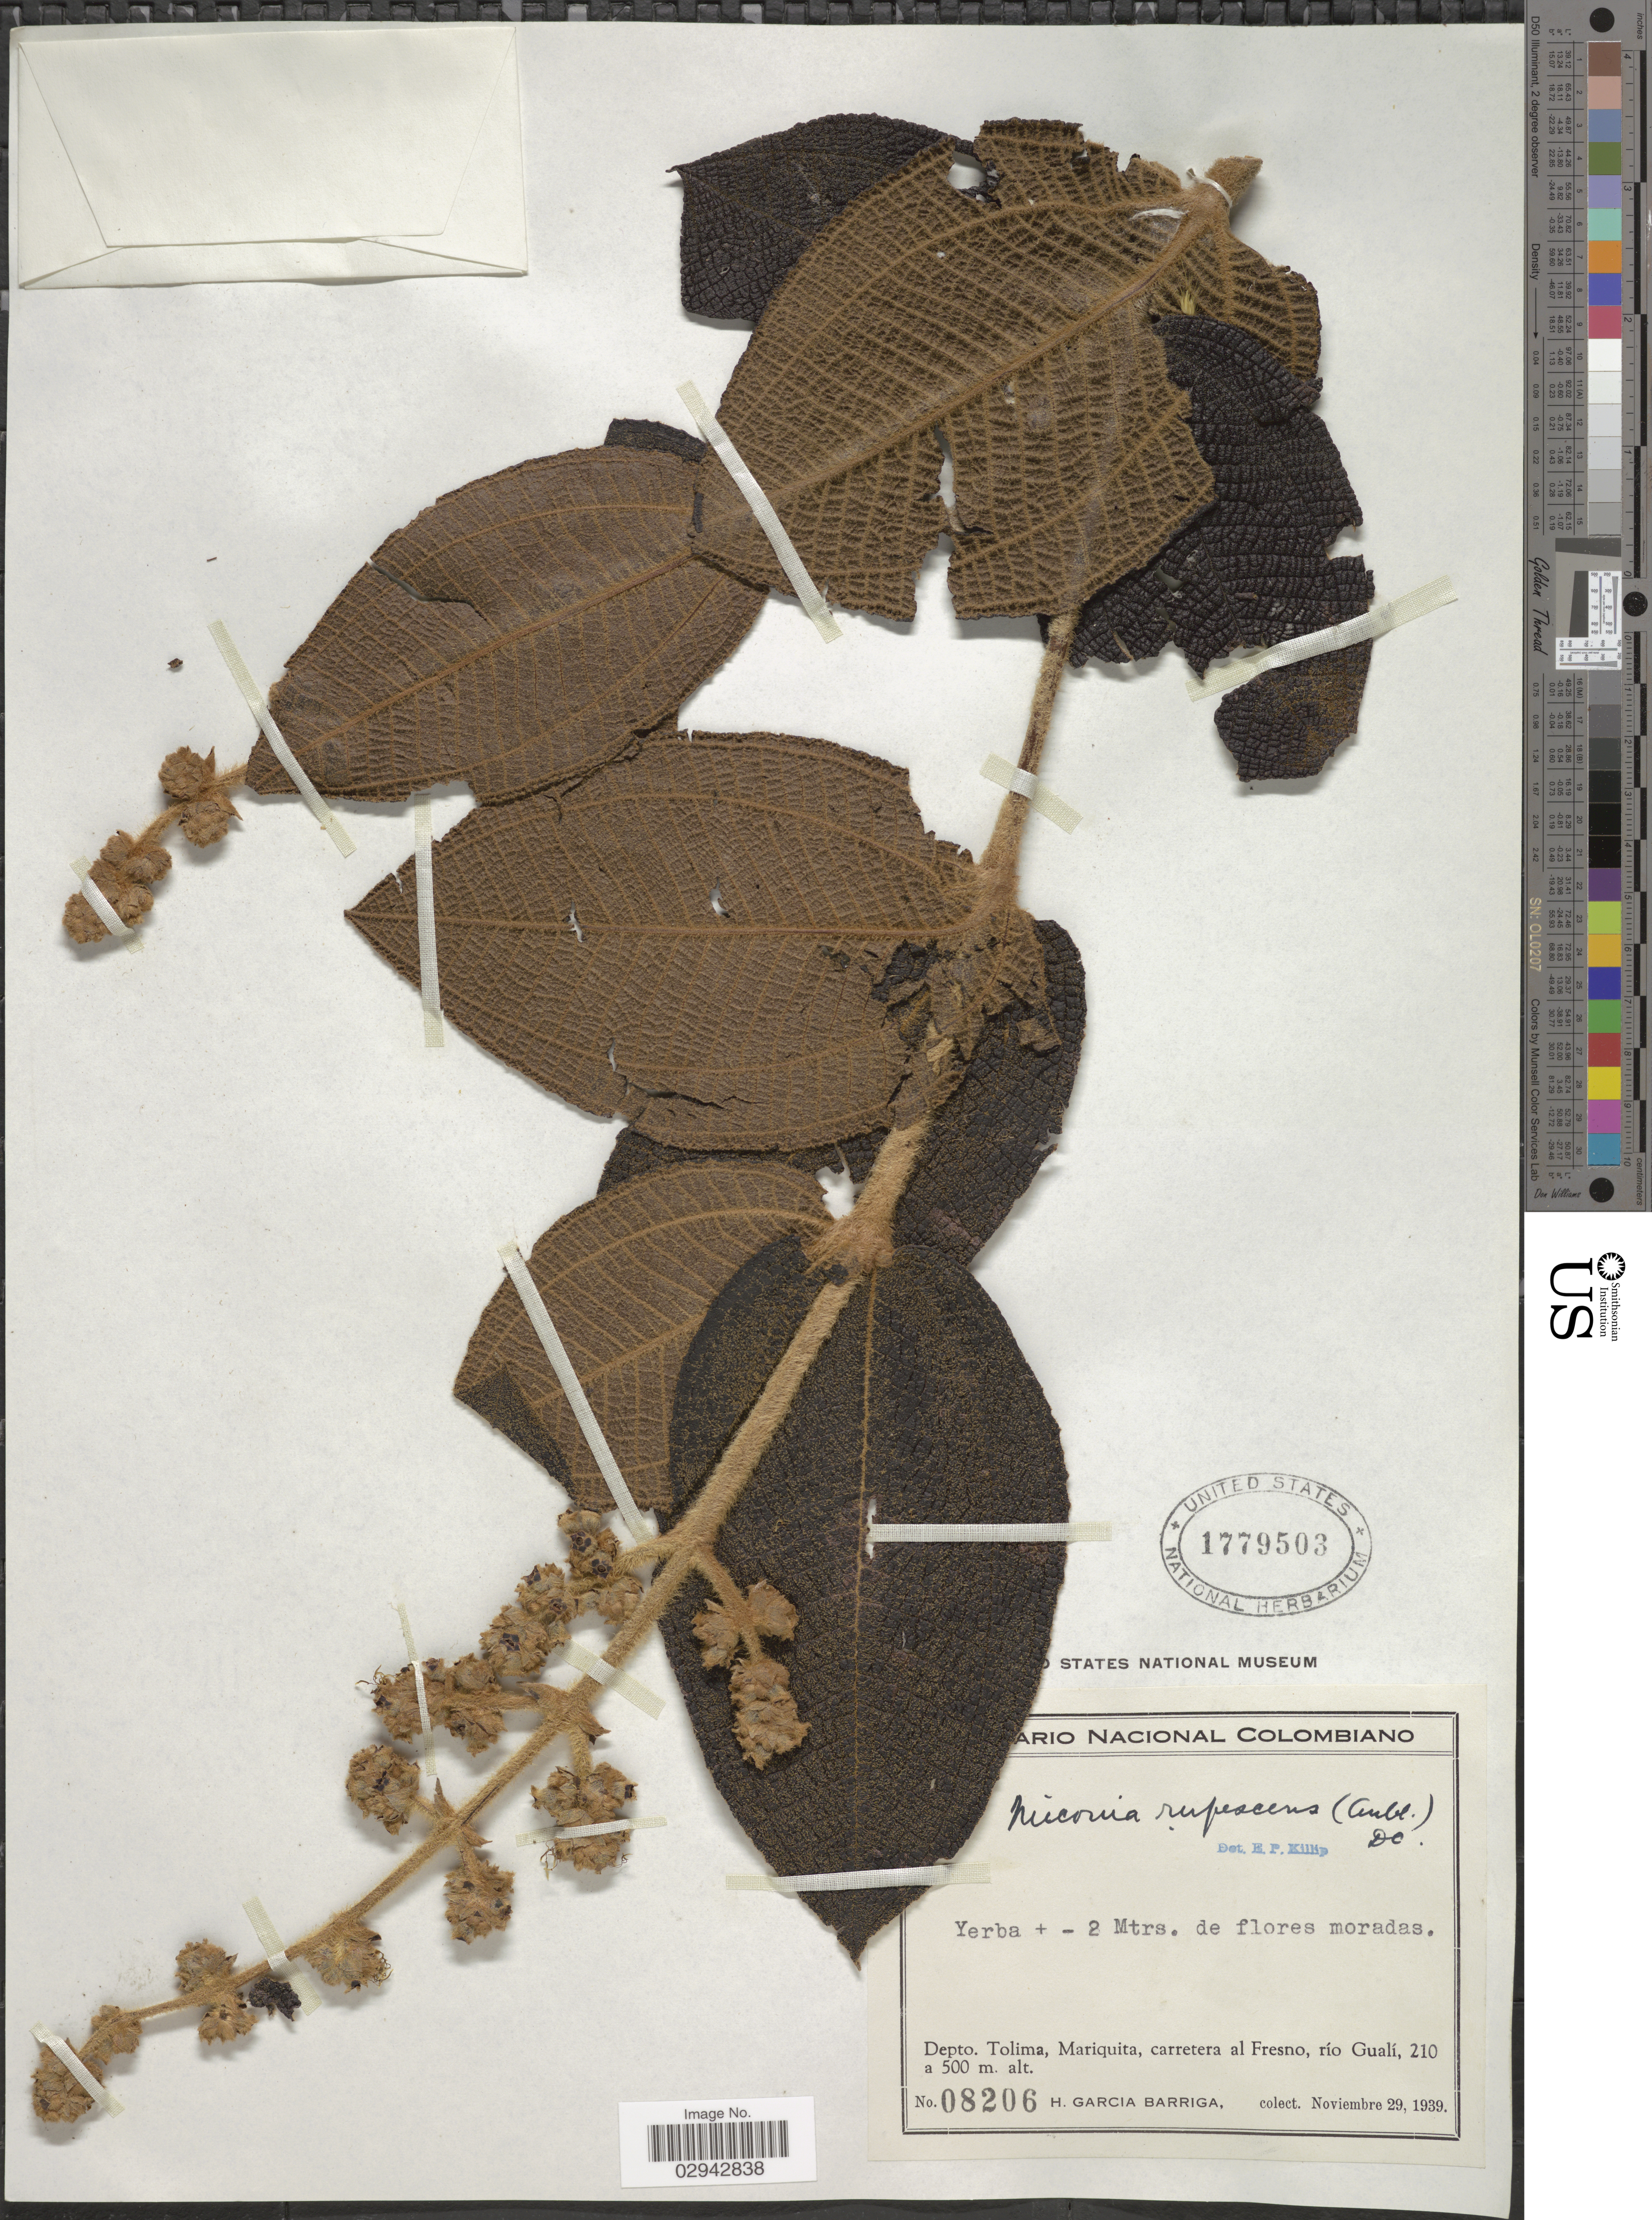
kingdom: Plantae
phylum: Tracheophyta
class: Magnoliopsida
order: Myrtales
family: Melastomataceae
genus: Miconia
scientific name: Miconia rufescens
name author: (Aubl.) DC.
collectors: H. García Barriga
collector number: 08206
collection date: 1939-11-29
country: Colombia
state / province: Tolima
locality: Depto. Tolima, Mariquita, carretera al Fresno, río Gualí.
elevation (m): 210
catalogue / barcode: US 1779503